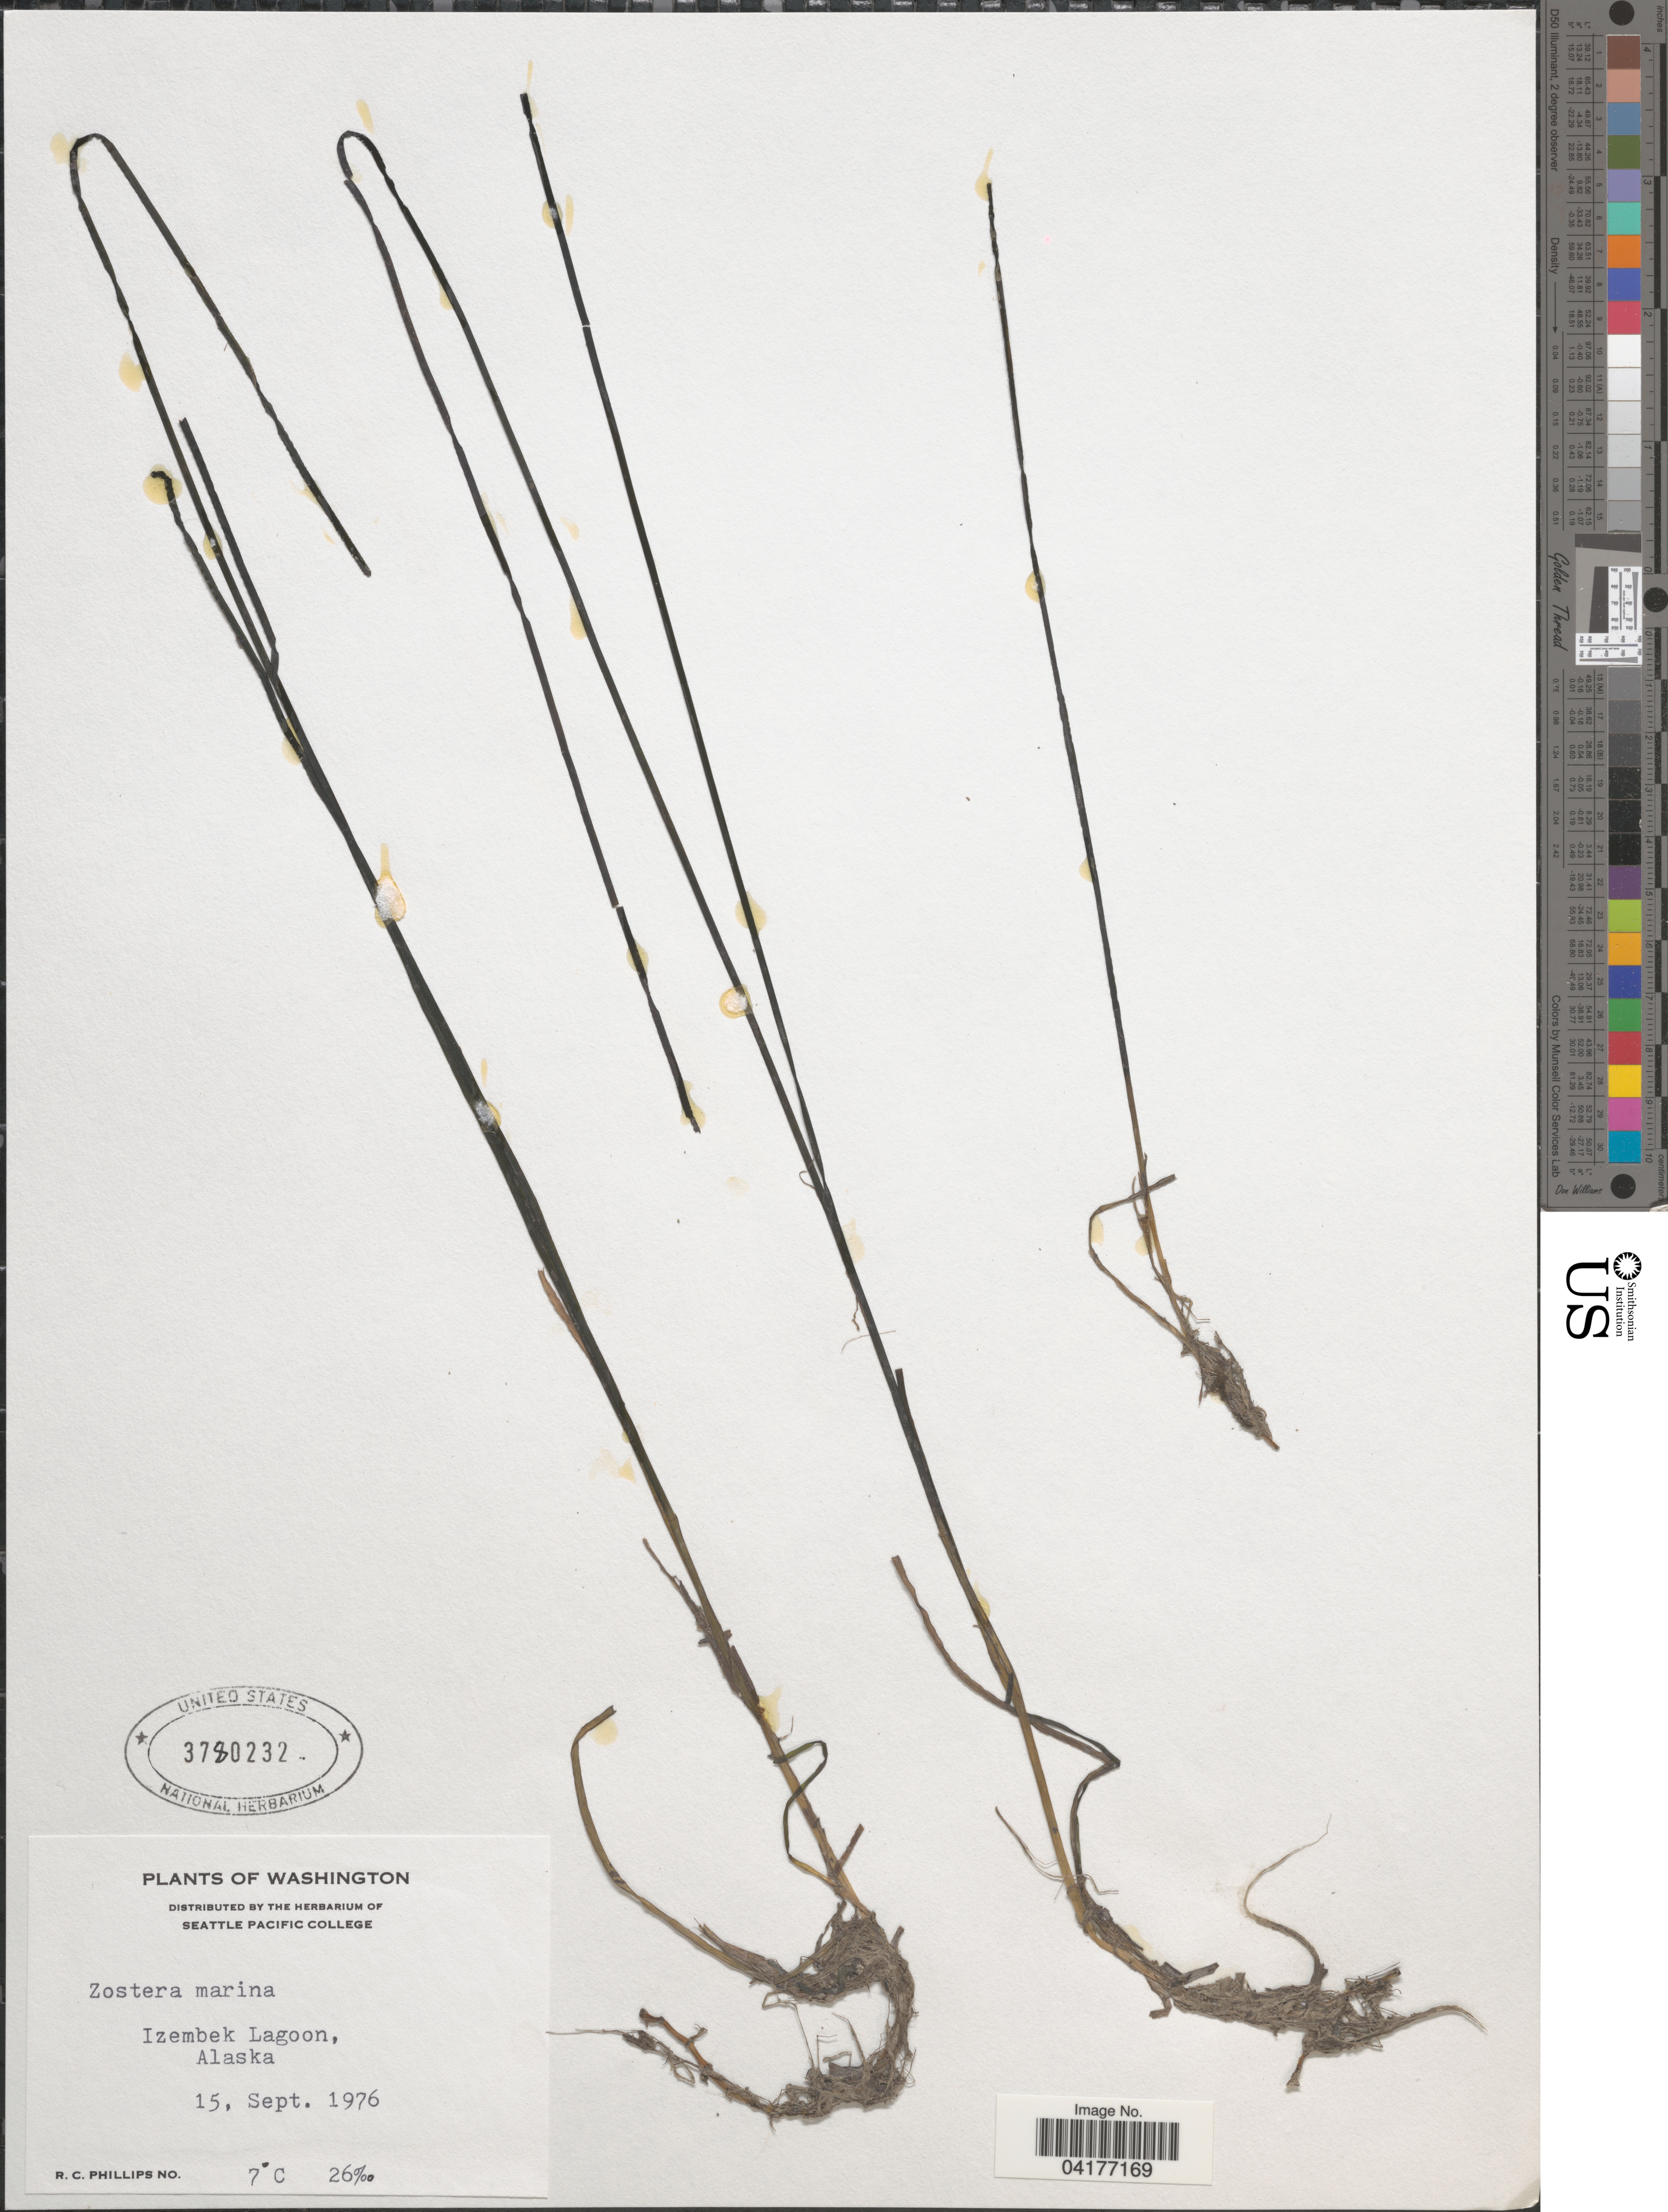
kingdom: Plantae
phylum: Tracheophyta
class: Liliopsida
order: Alismatales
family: Zosteraceae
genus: Zostera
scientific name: Zostera marina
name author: L.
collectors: R. C. Phillips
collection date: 1976-09-15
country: United States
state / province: Alaska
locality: Izembek Lagoon.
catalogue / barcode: US 3780232